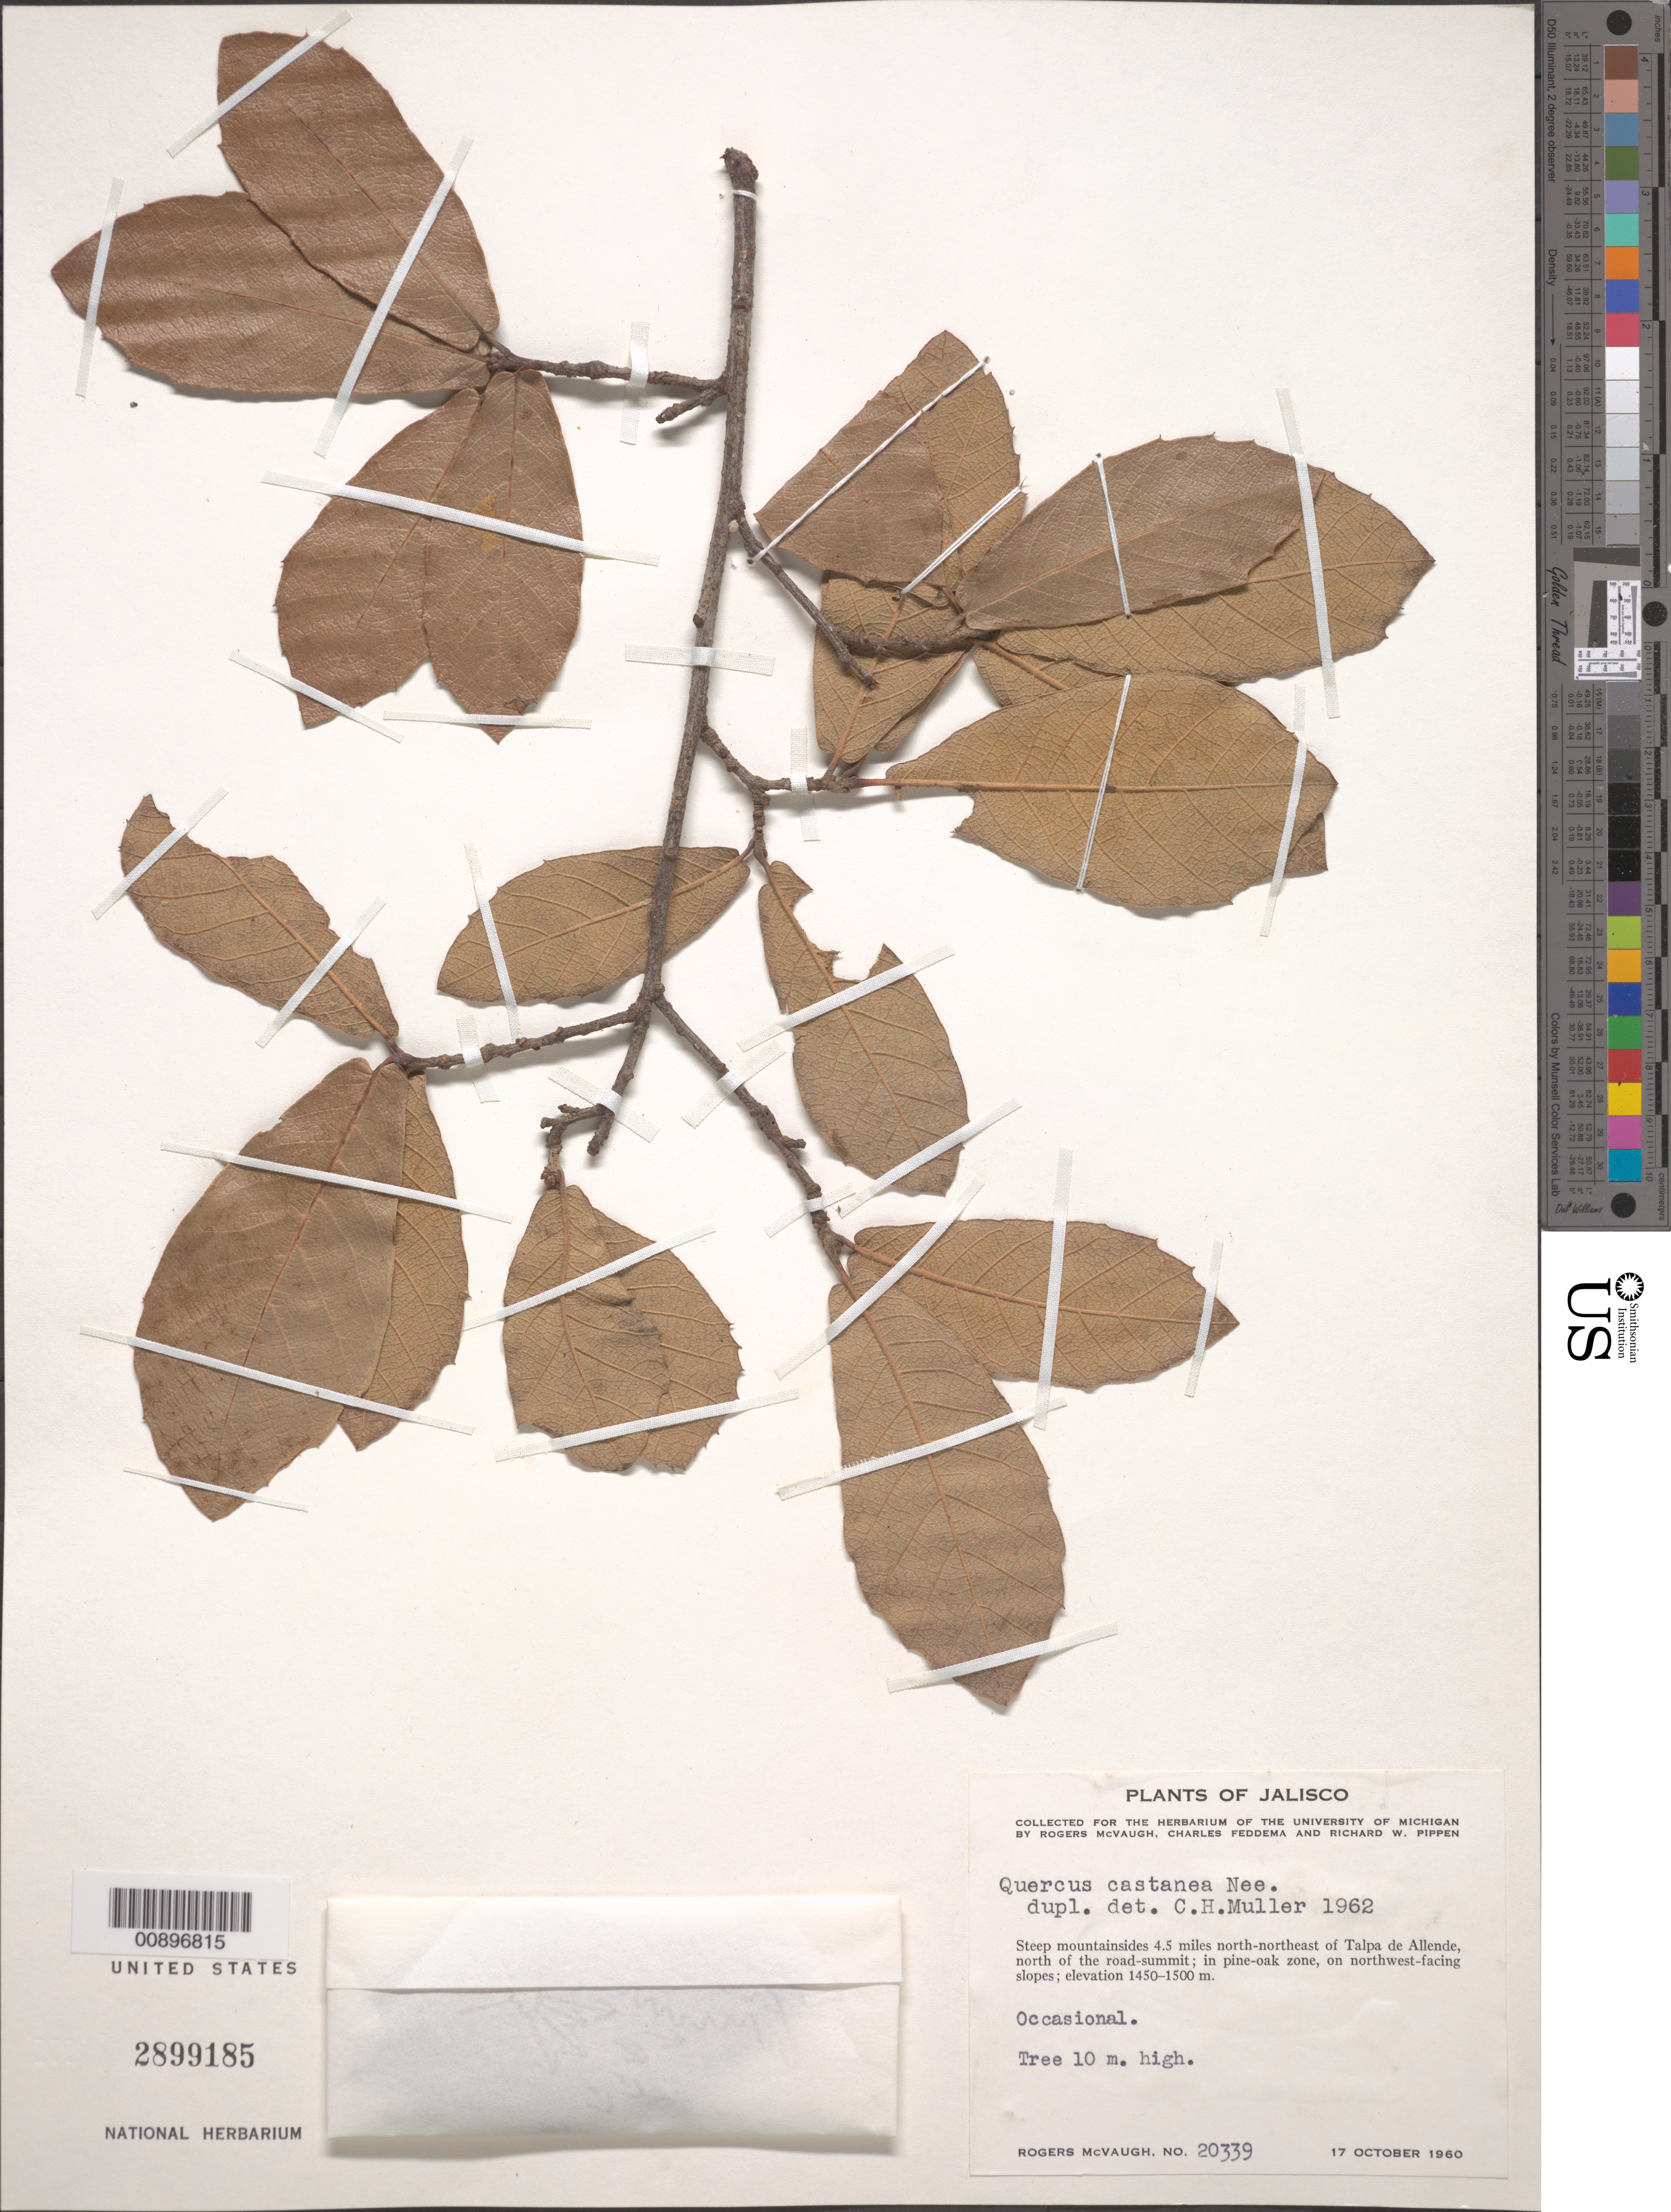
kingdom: Plantae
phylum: Tracheophyta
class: Magnoliopsida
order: Fagales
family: Fagaceae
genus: Quercus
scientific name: Quercus castanea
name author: Née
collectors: R. McVaugh, C. Feddema & R. W. Pippen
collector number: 20339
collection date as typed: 17 Oct 1960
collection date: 1960-10-17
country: Mexico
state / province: Jalisco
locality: Steep mountainsides 4.5 miles north-northeast of Talpa de Allende, north of the road-summit.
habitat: In pine-oak zone, on northwest-facing slopes.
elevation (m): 1500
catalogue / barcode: US 2899185